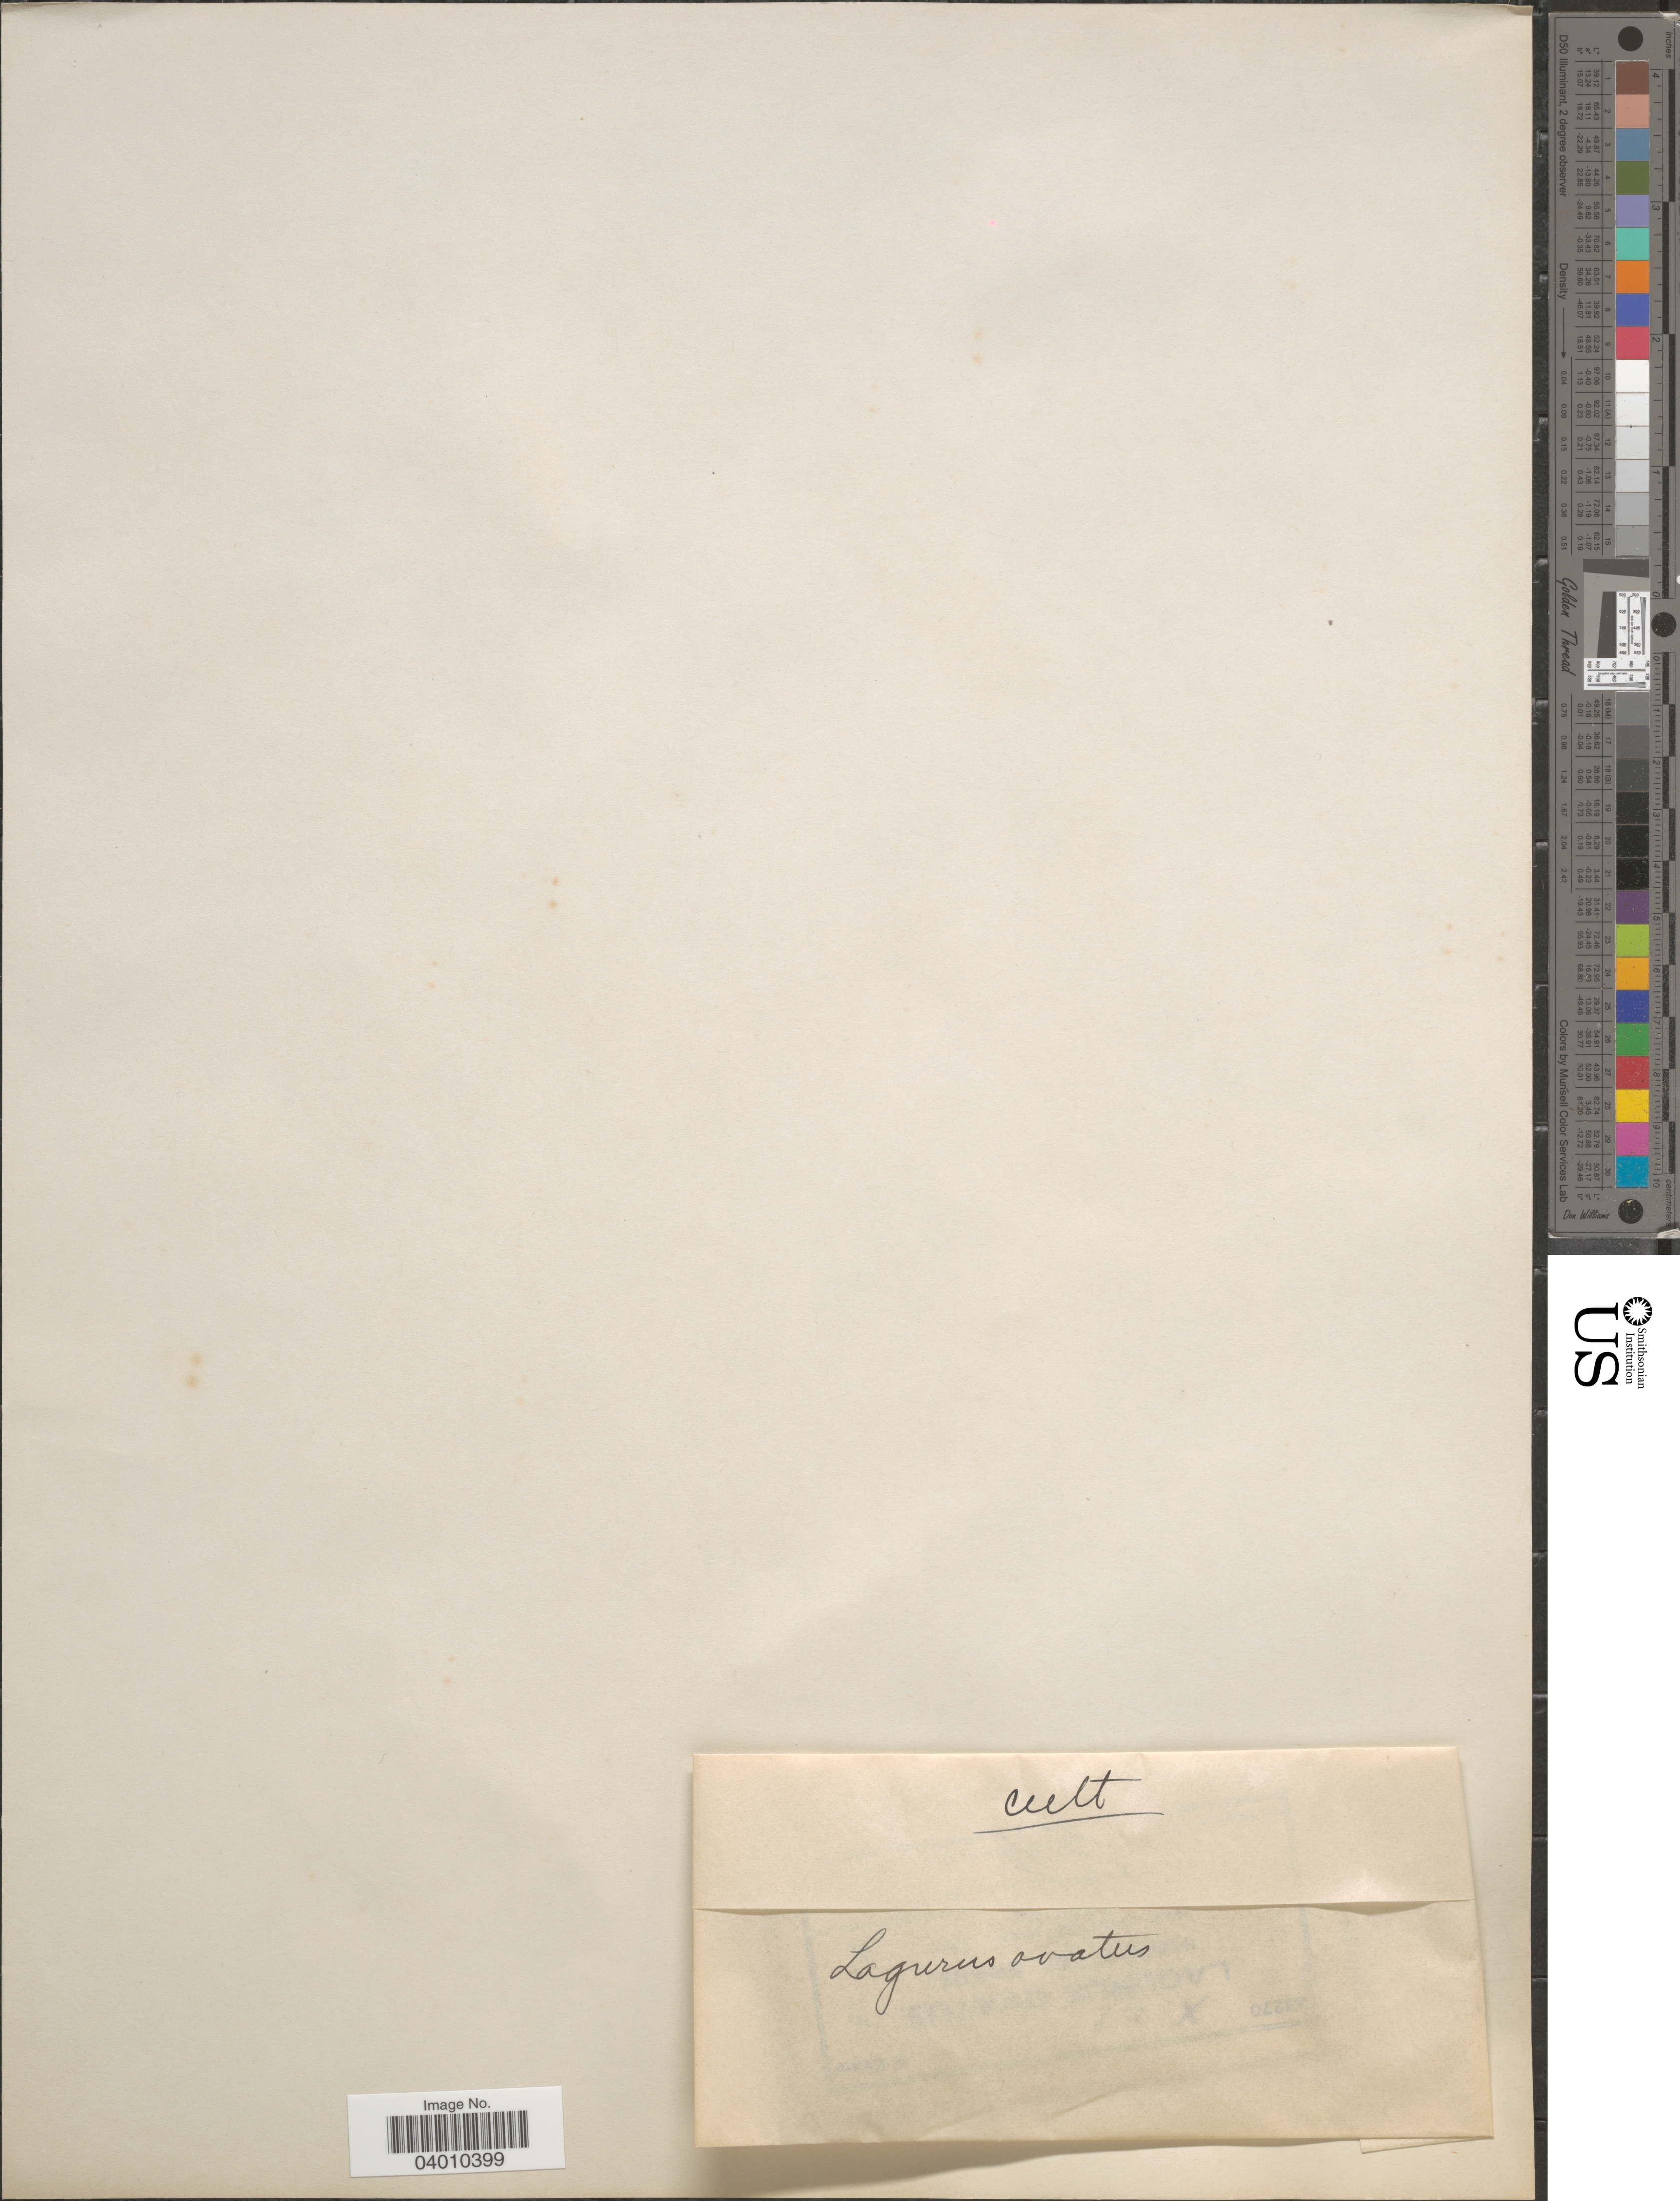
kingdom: Plantae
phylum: Tracheophyta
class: Liliopsida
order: Poales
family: Poaceae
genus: Lagurus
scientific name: Lagurus ovatus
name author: L.